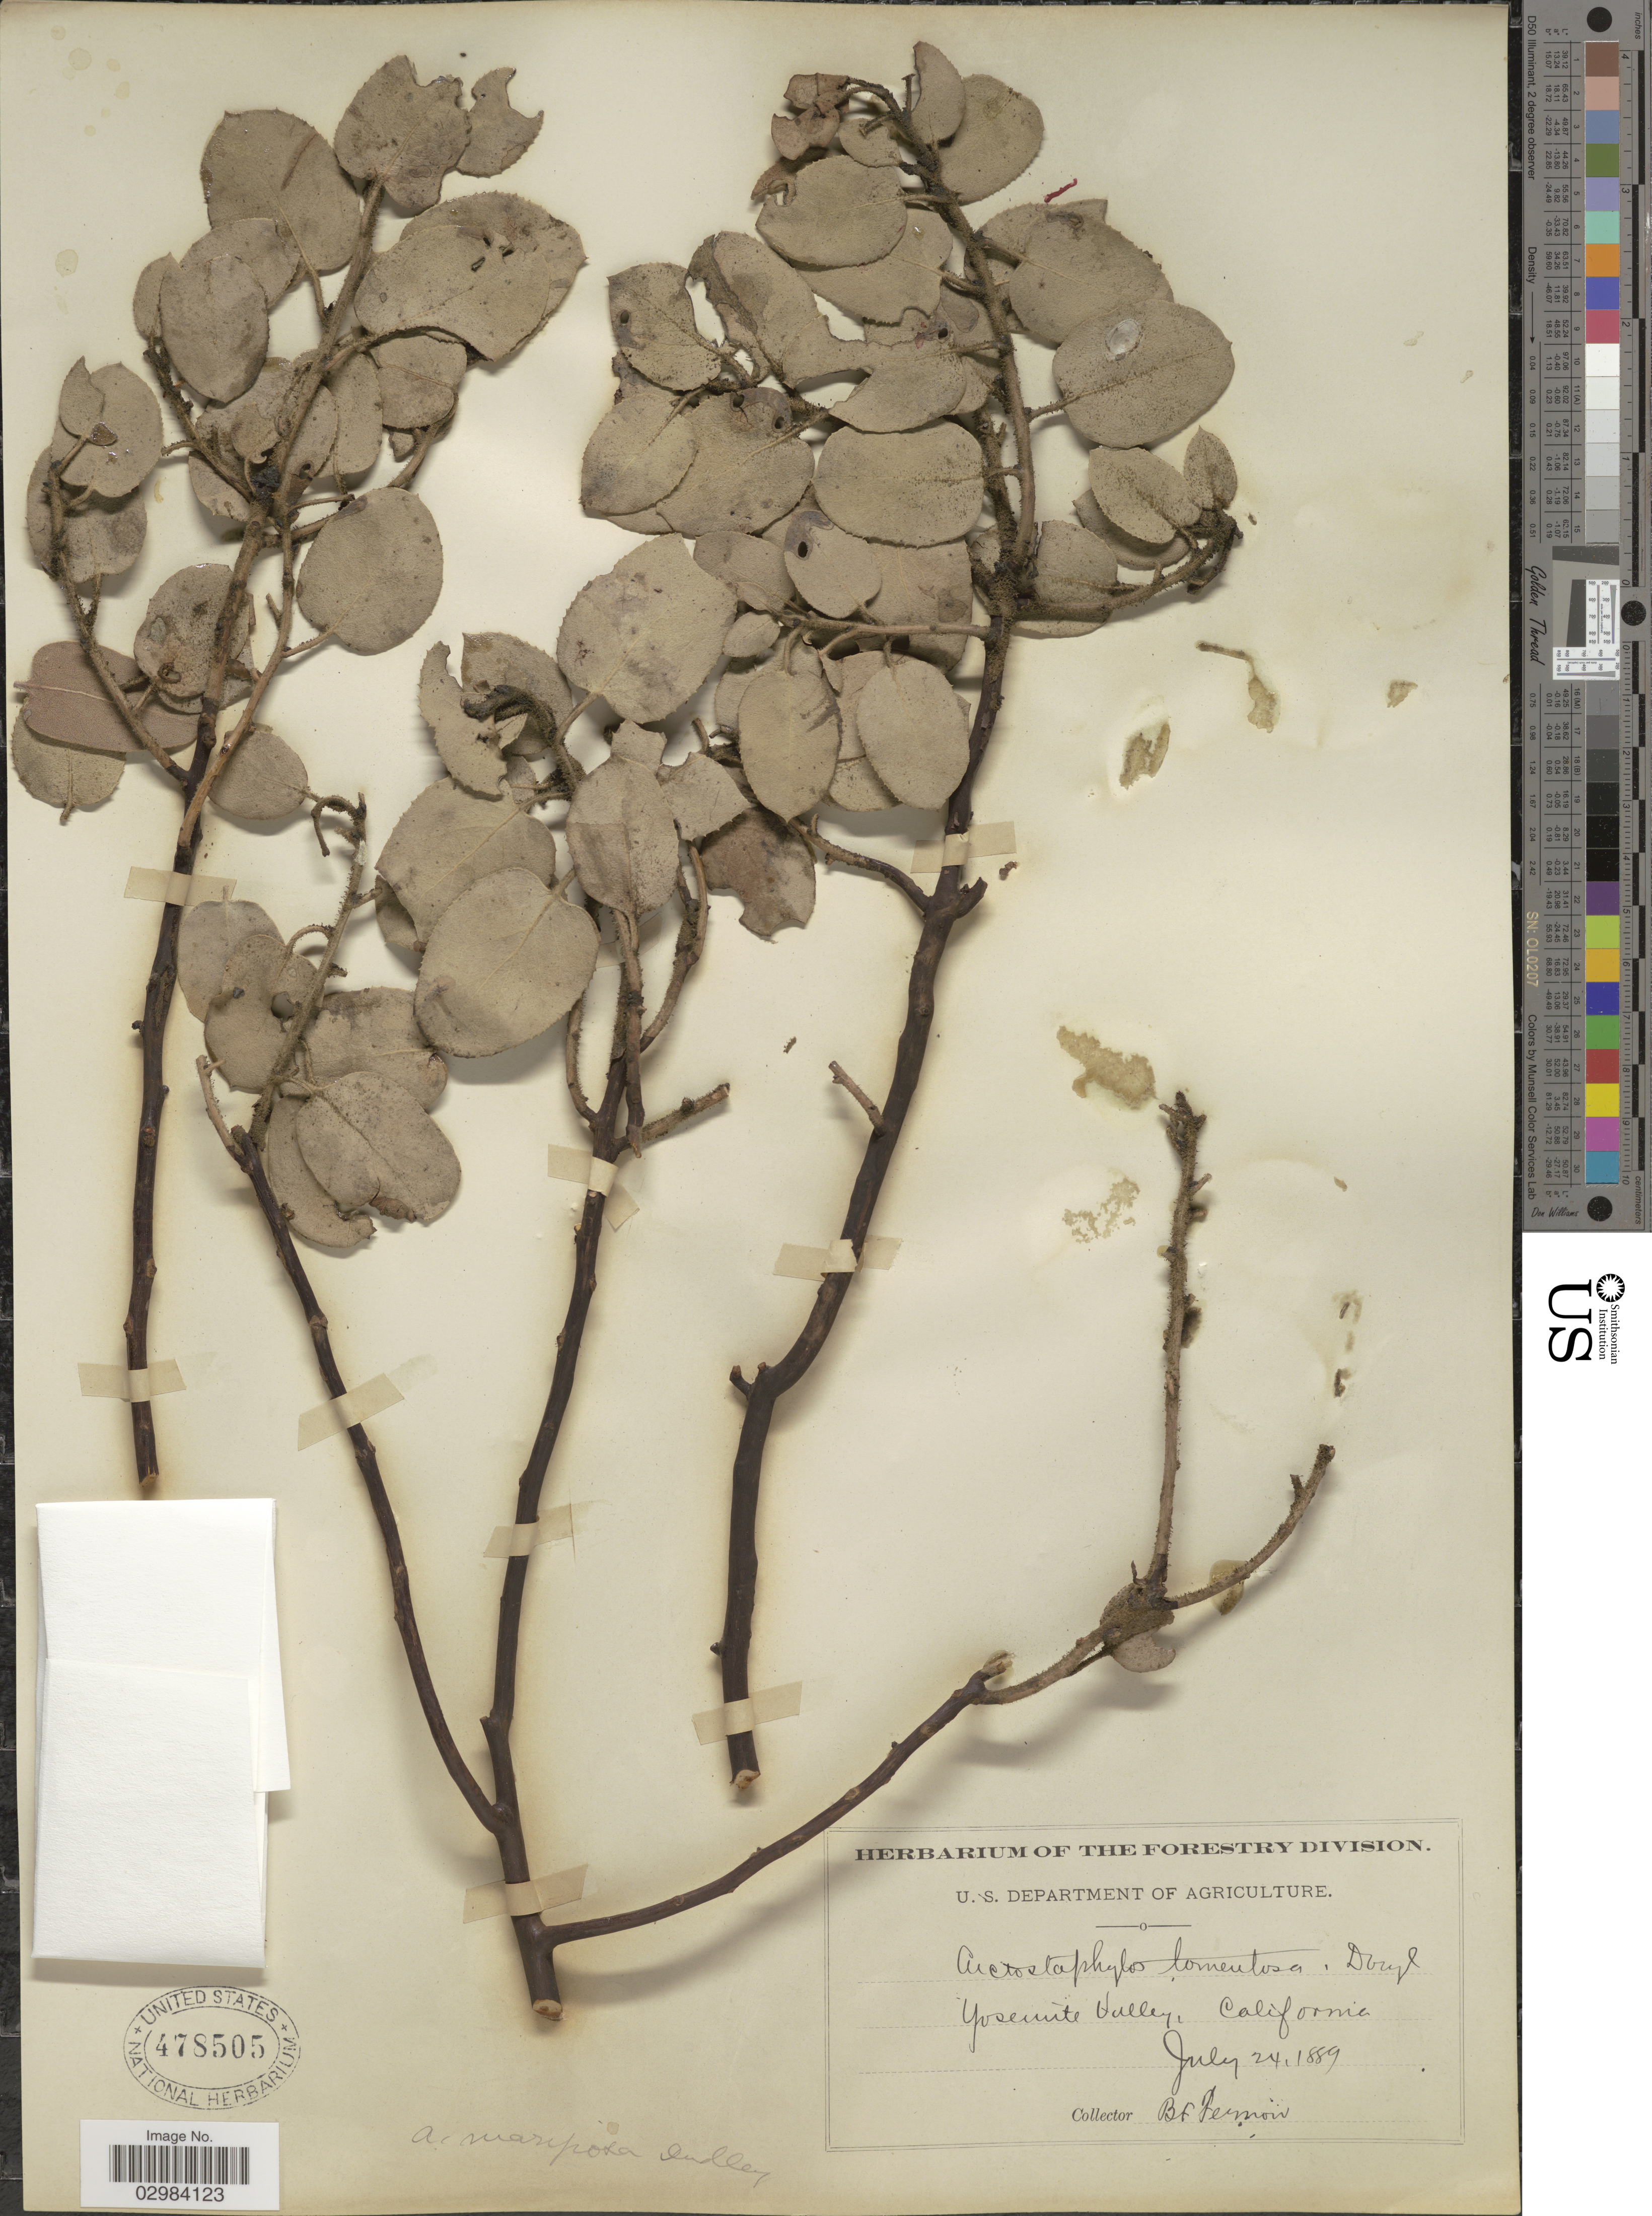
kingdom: Plantae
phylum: Tracheophyta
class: Magnoliopsida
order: Ericales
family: Ericaceae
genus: Arctostaphylos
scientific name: Arctostaphylos mariposa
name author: Dudley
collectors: B. Fernow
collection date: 1889-07-24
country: United States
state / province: California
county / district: Mariposa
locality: Yosemite Valley.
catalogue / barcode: US 478505